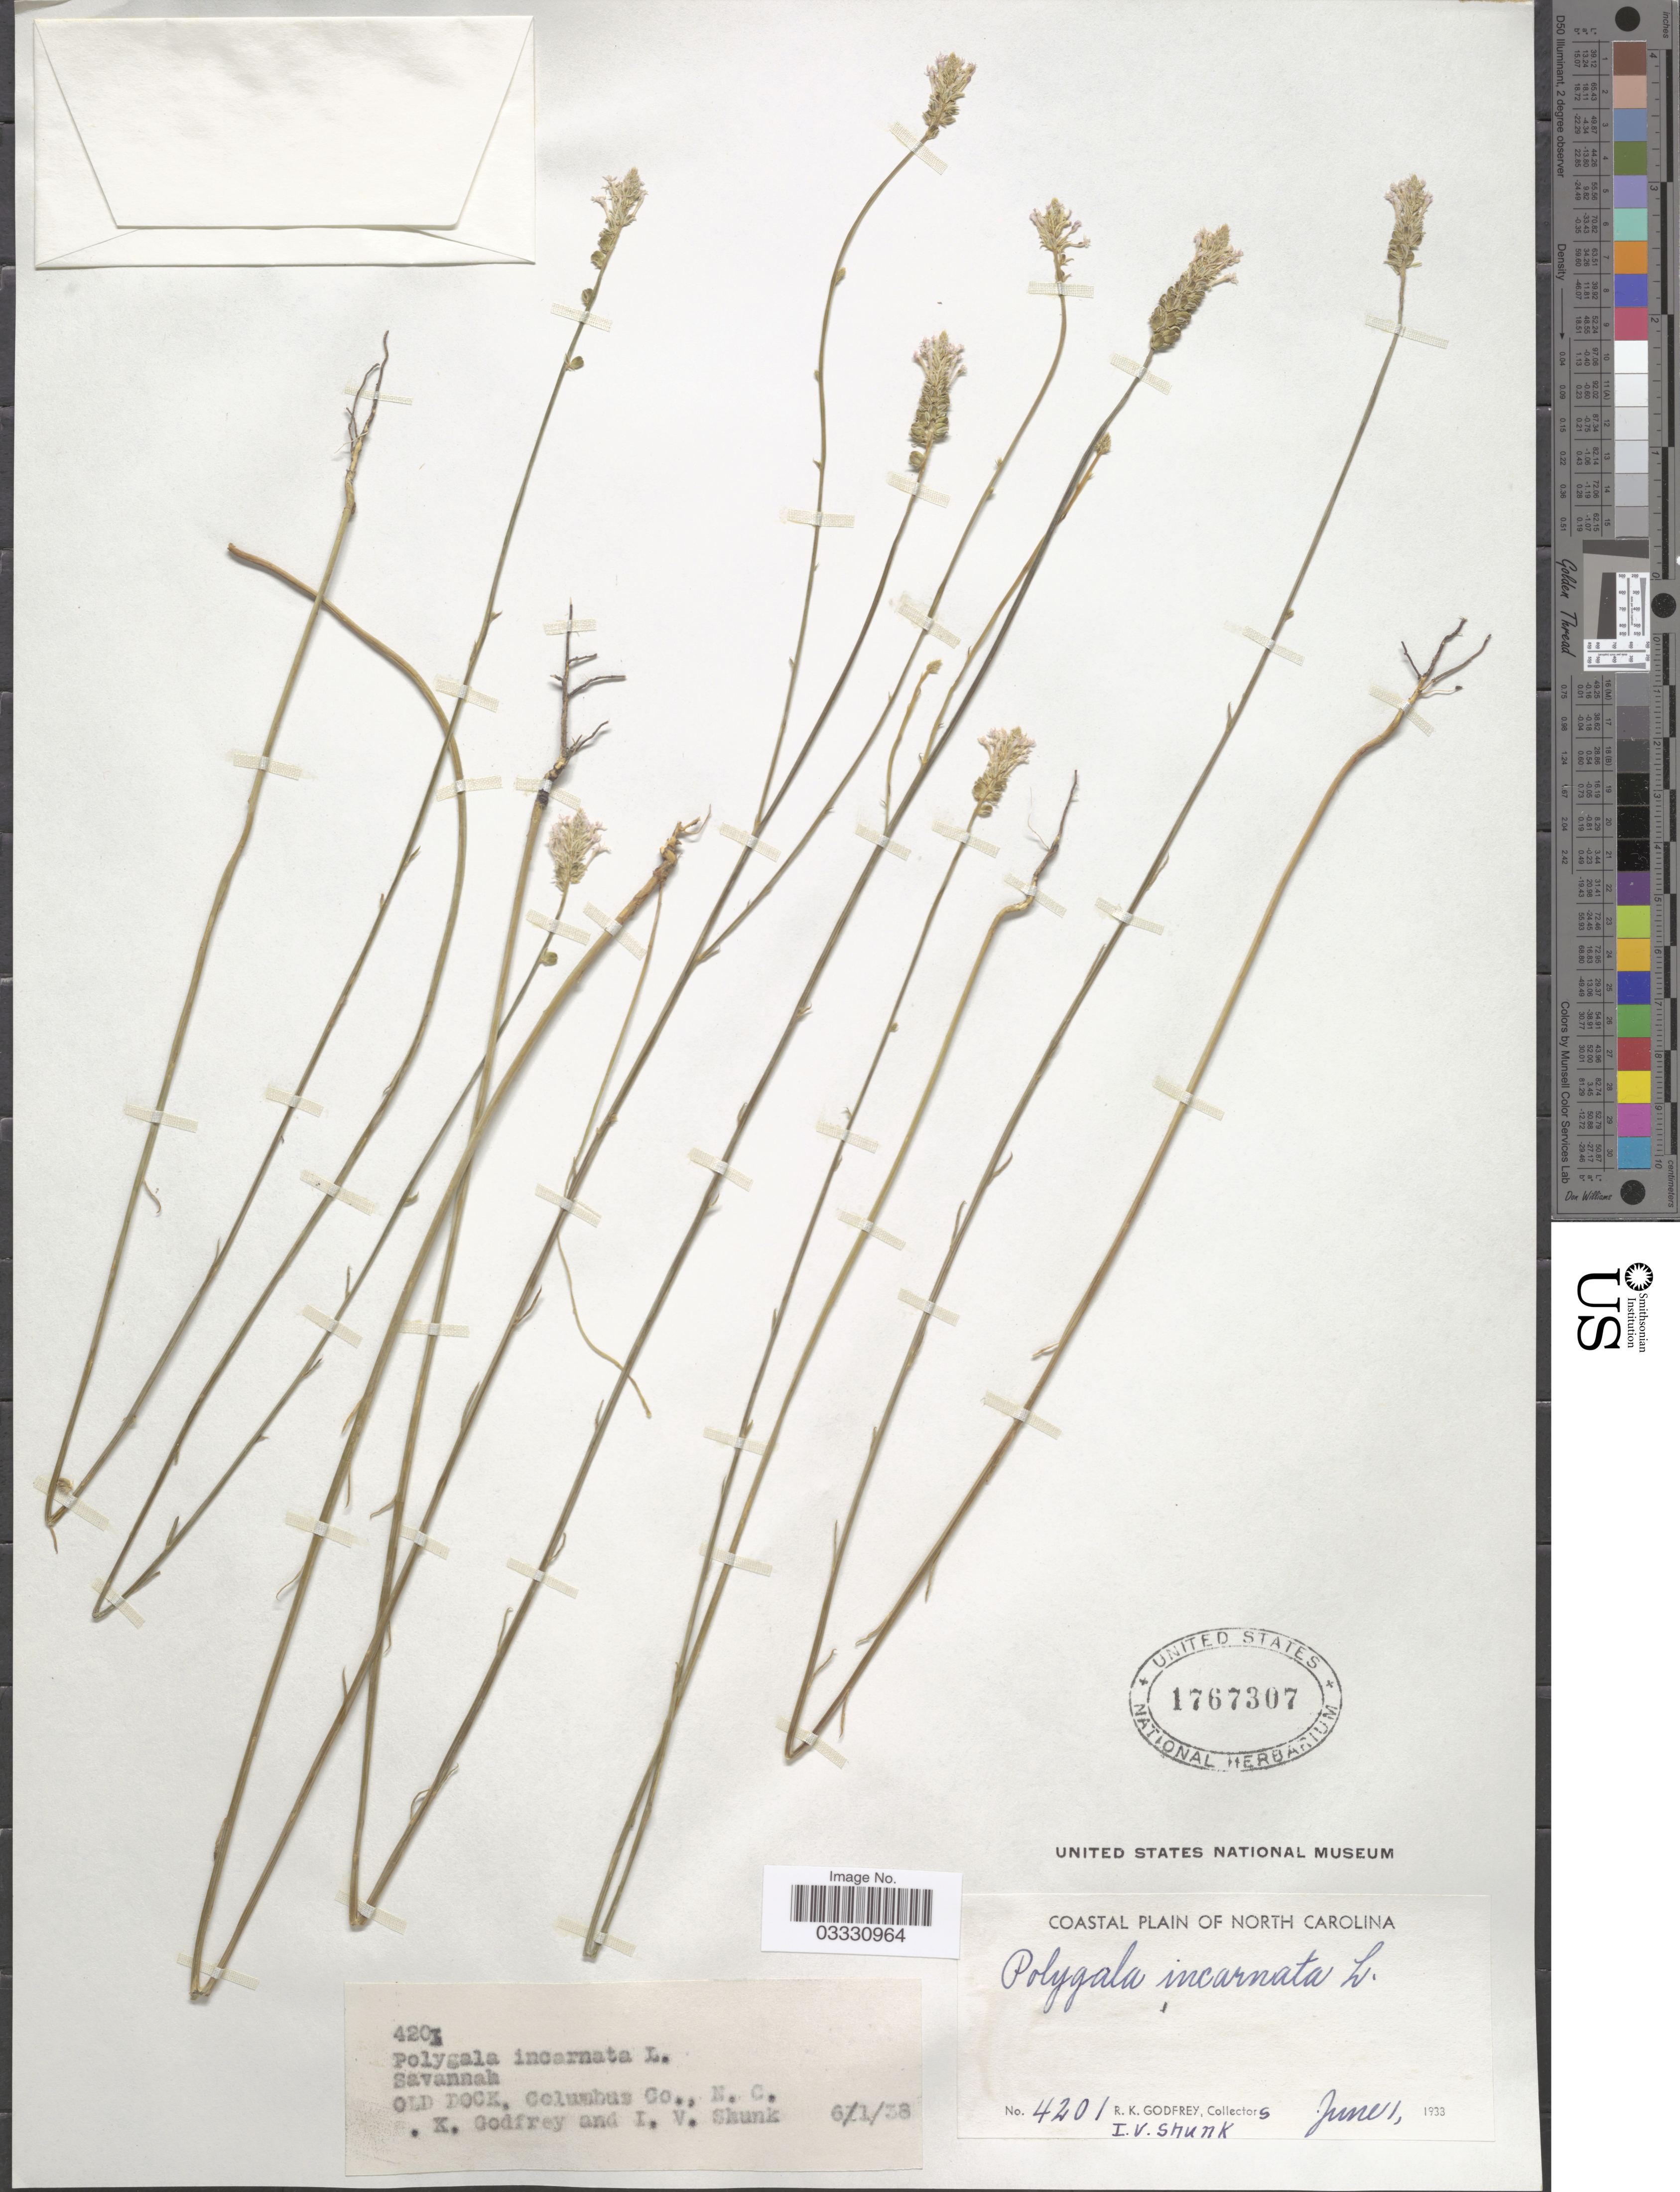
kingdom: Plantae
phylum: Tracheophyta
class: Magnoliopsida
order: Fabales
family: Polygalaceae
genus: Polygala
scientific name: Polygala incarnata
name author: L.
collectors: R. K. Godfrey & I. Shunk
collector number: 4201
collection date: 1938-06-01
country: United States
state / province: North Carolina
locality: Coastal plain of North Carolina. OLD DOCK, Columbus Co.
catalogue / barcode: US 1767307